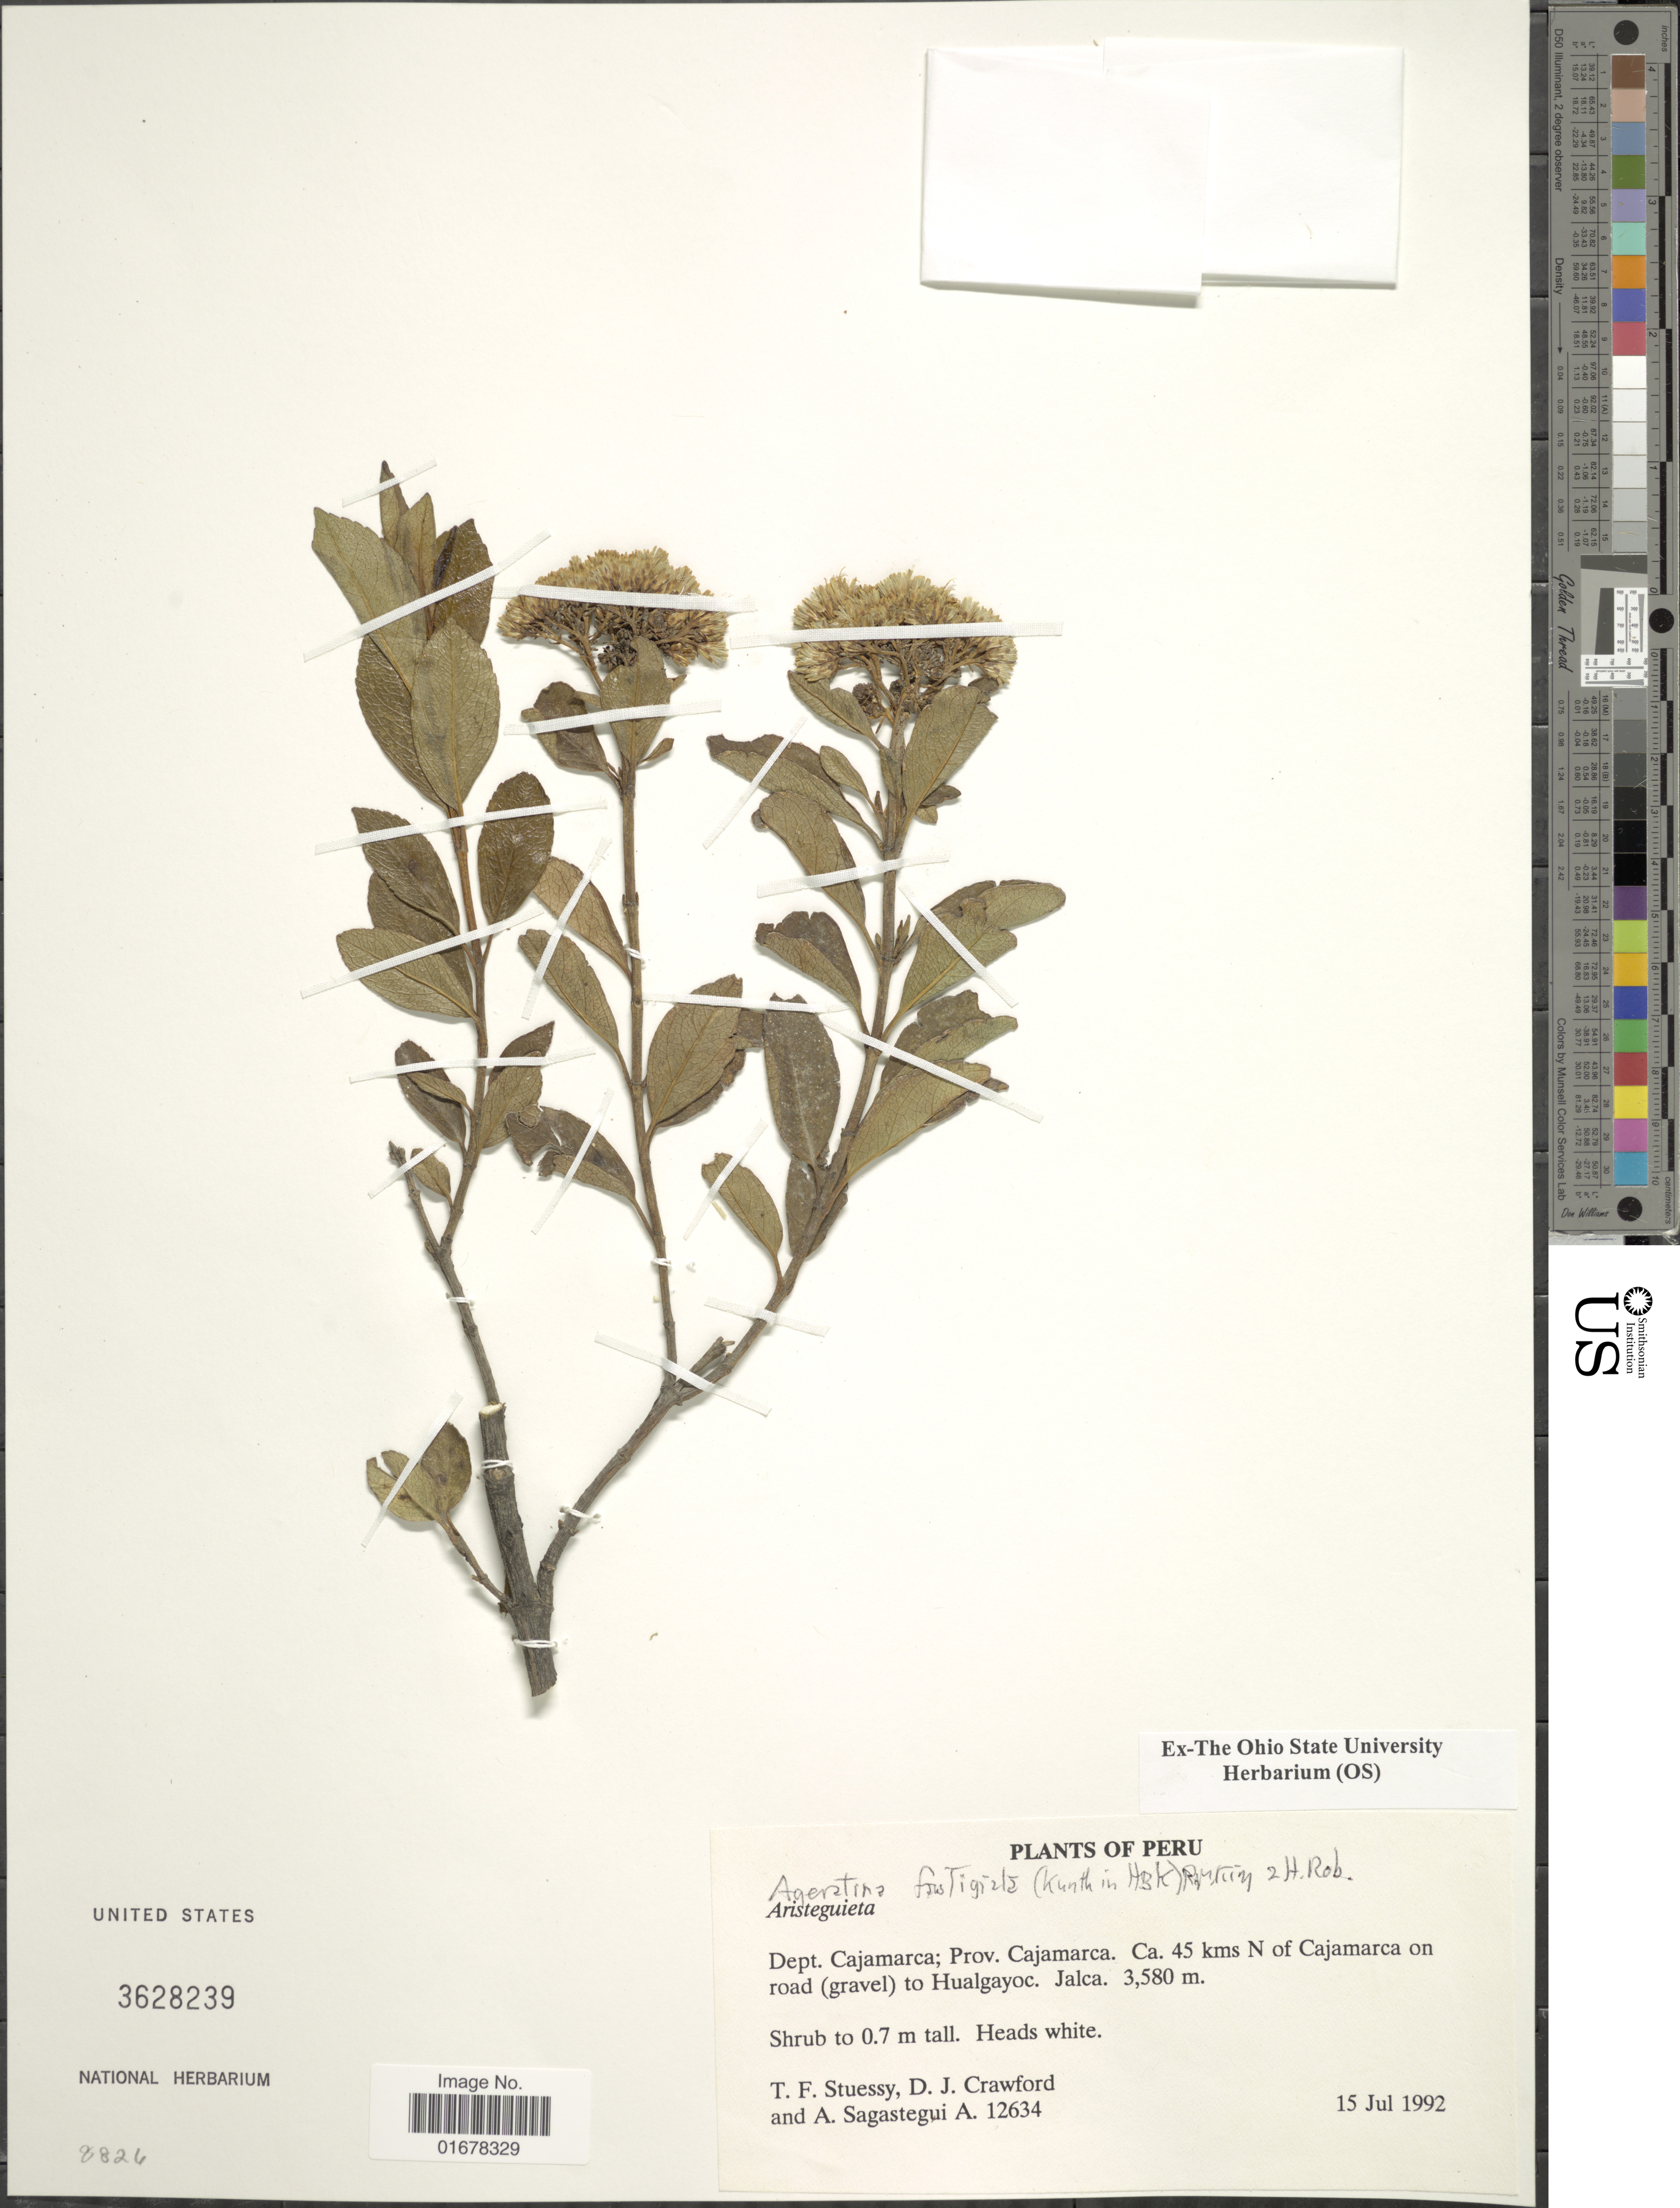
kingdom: Plantae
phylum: Tracheophyta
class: Magnoliopsida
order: Asterales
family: Asteraceae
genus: Ageratina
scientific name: Ageratina fastigiata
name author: (Kunth) R.M. King & H. Rob.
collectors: T. Stuessy, D. Crawford & A. Sagástegui A.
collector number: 12634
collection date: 1992-07-15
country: Peru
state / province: Cajamarca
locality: Dept. Cajamarca; Prov. Cajamarca, 45 kms N of Cajamarca on road (gravel) Hualgayoc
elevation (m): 3580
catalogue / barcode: US 3628239